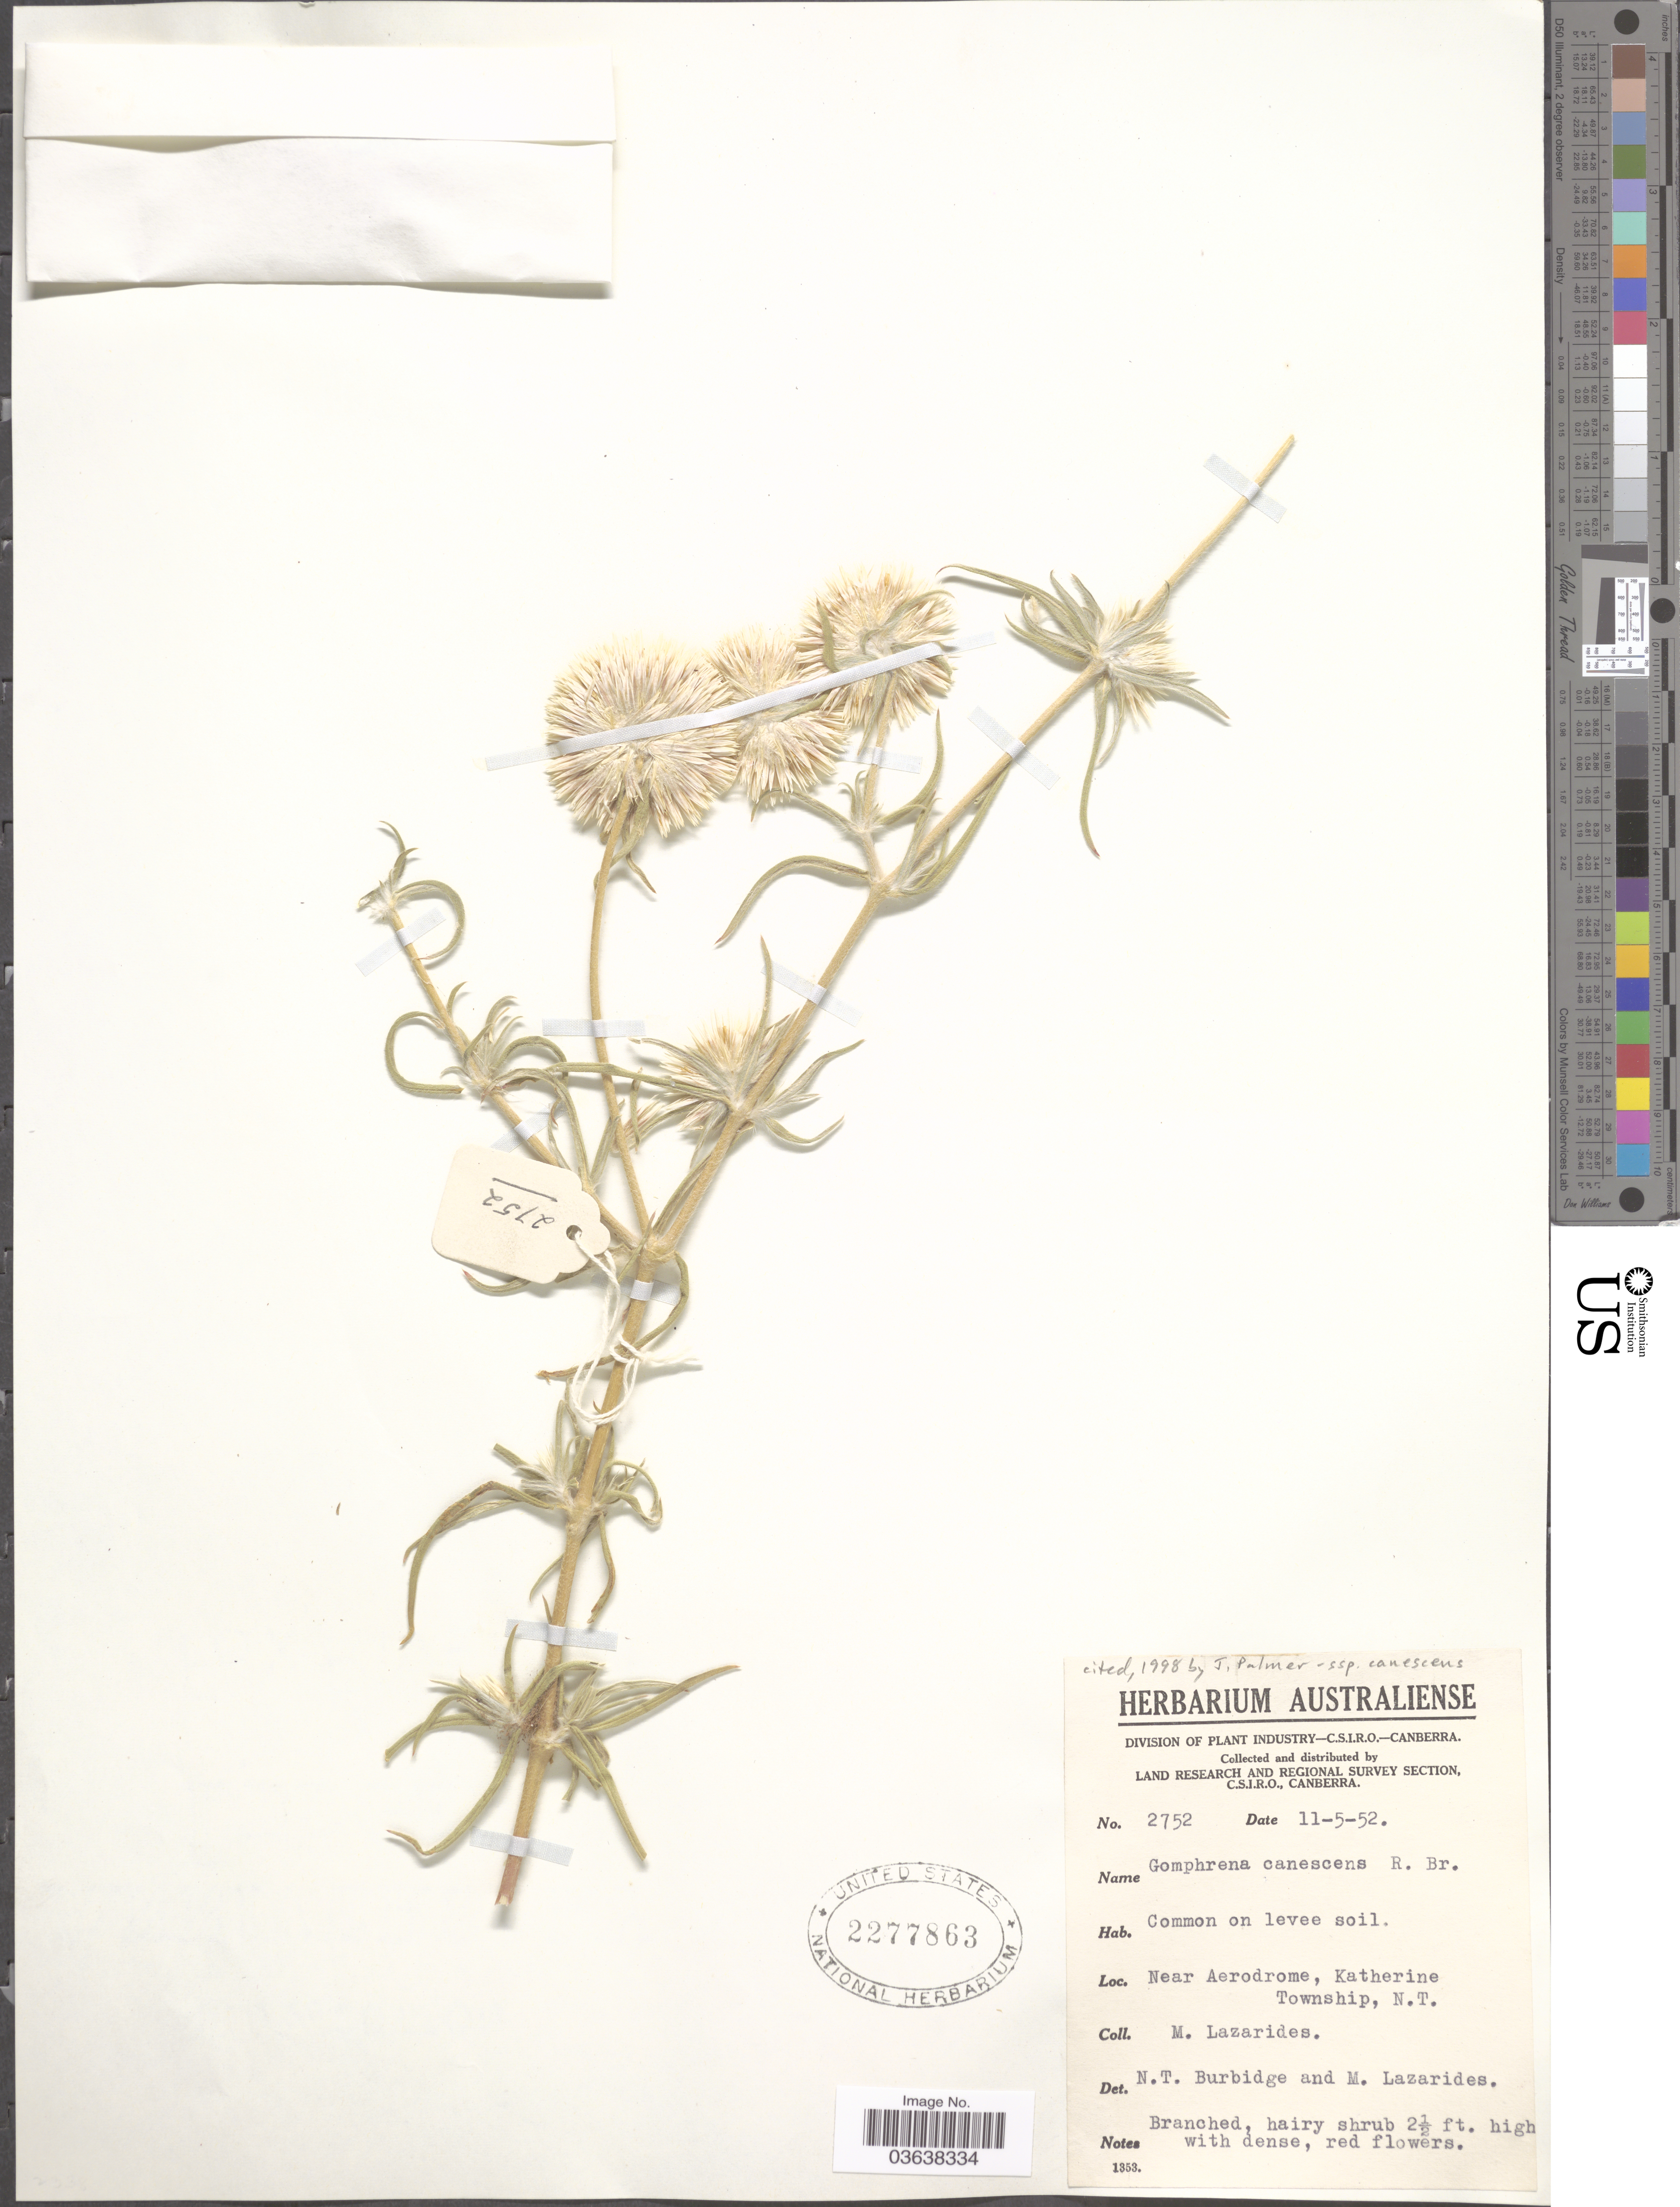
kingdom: Plantae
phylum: Tracheophyta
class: Magnoliopsida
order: Caryophyllales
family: Amaranthaceae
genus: Gomphrena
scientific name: Gomphrena canescens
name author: R. Br.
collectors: M. Lazarides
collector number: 2752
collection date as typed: Transcribed d/m/y: 11/5/52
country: Australia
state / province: Northern Territory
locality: Near Aerodrome, Katherine Township.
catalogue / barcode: US 2277863